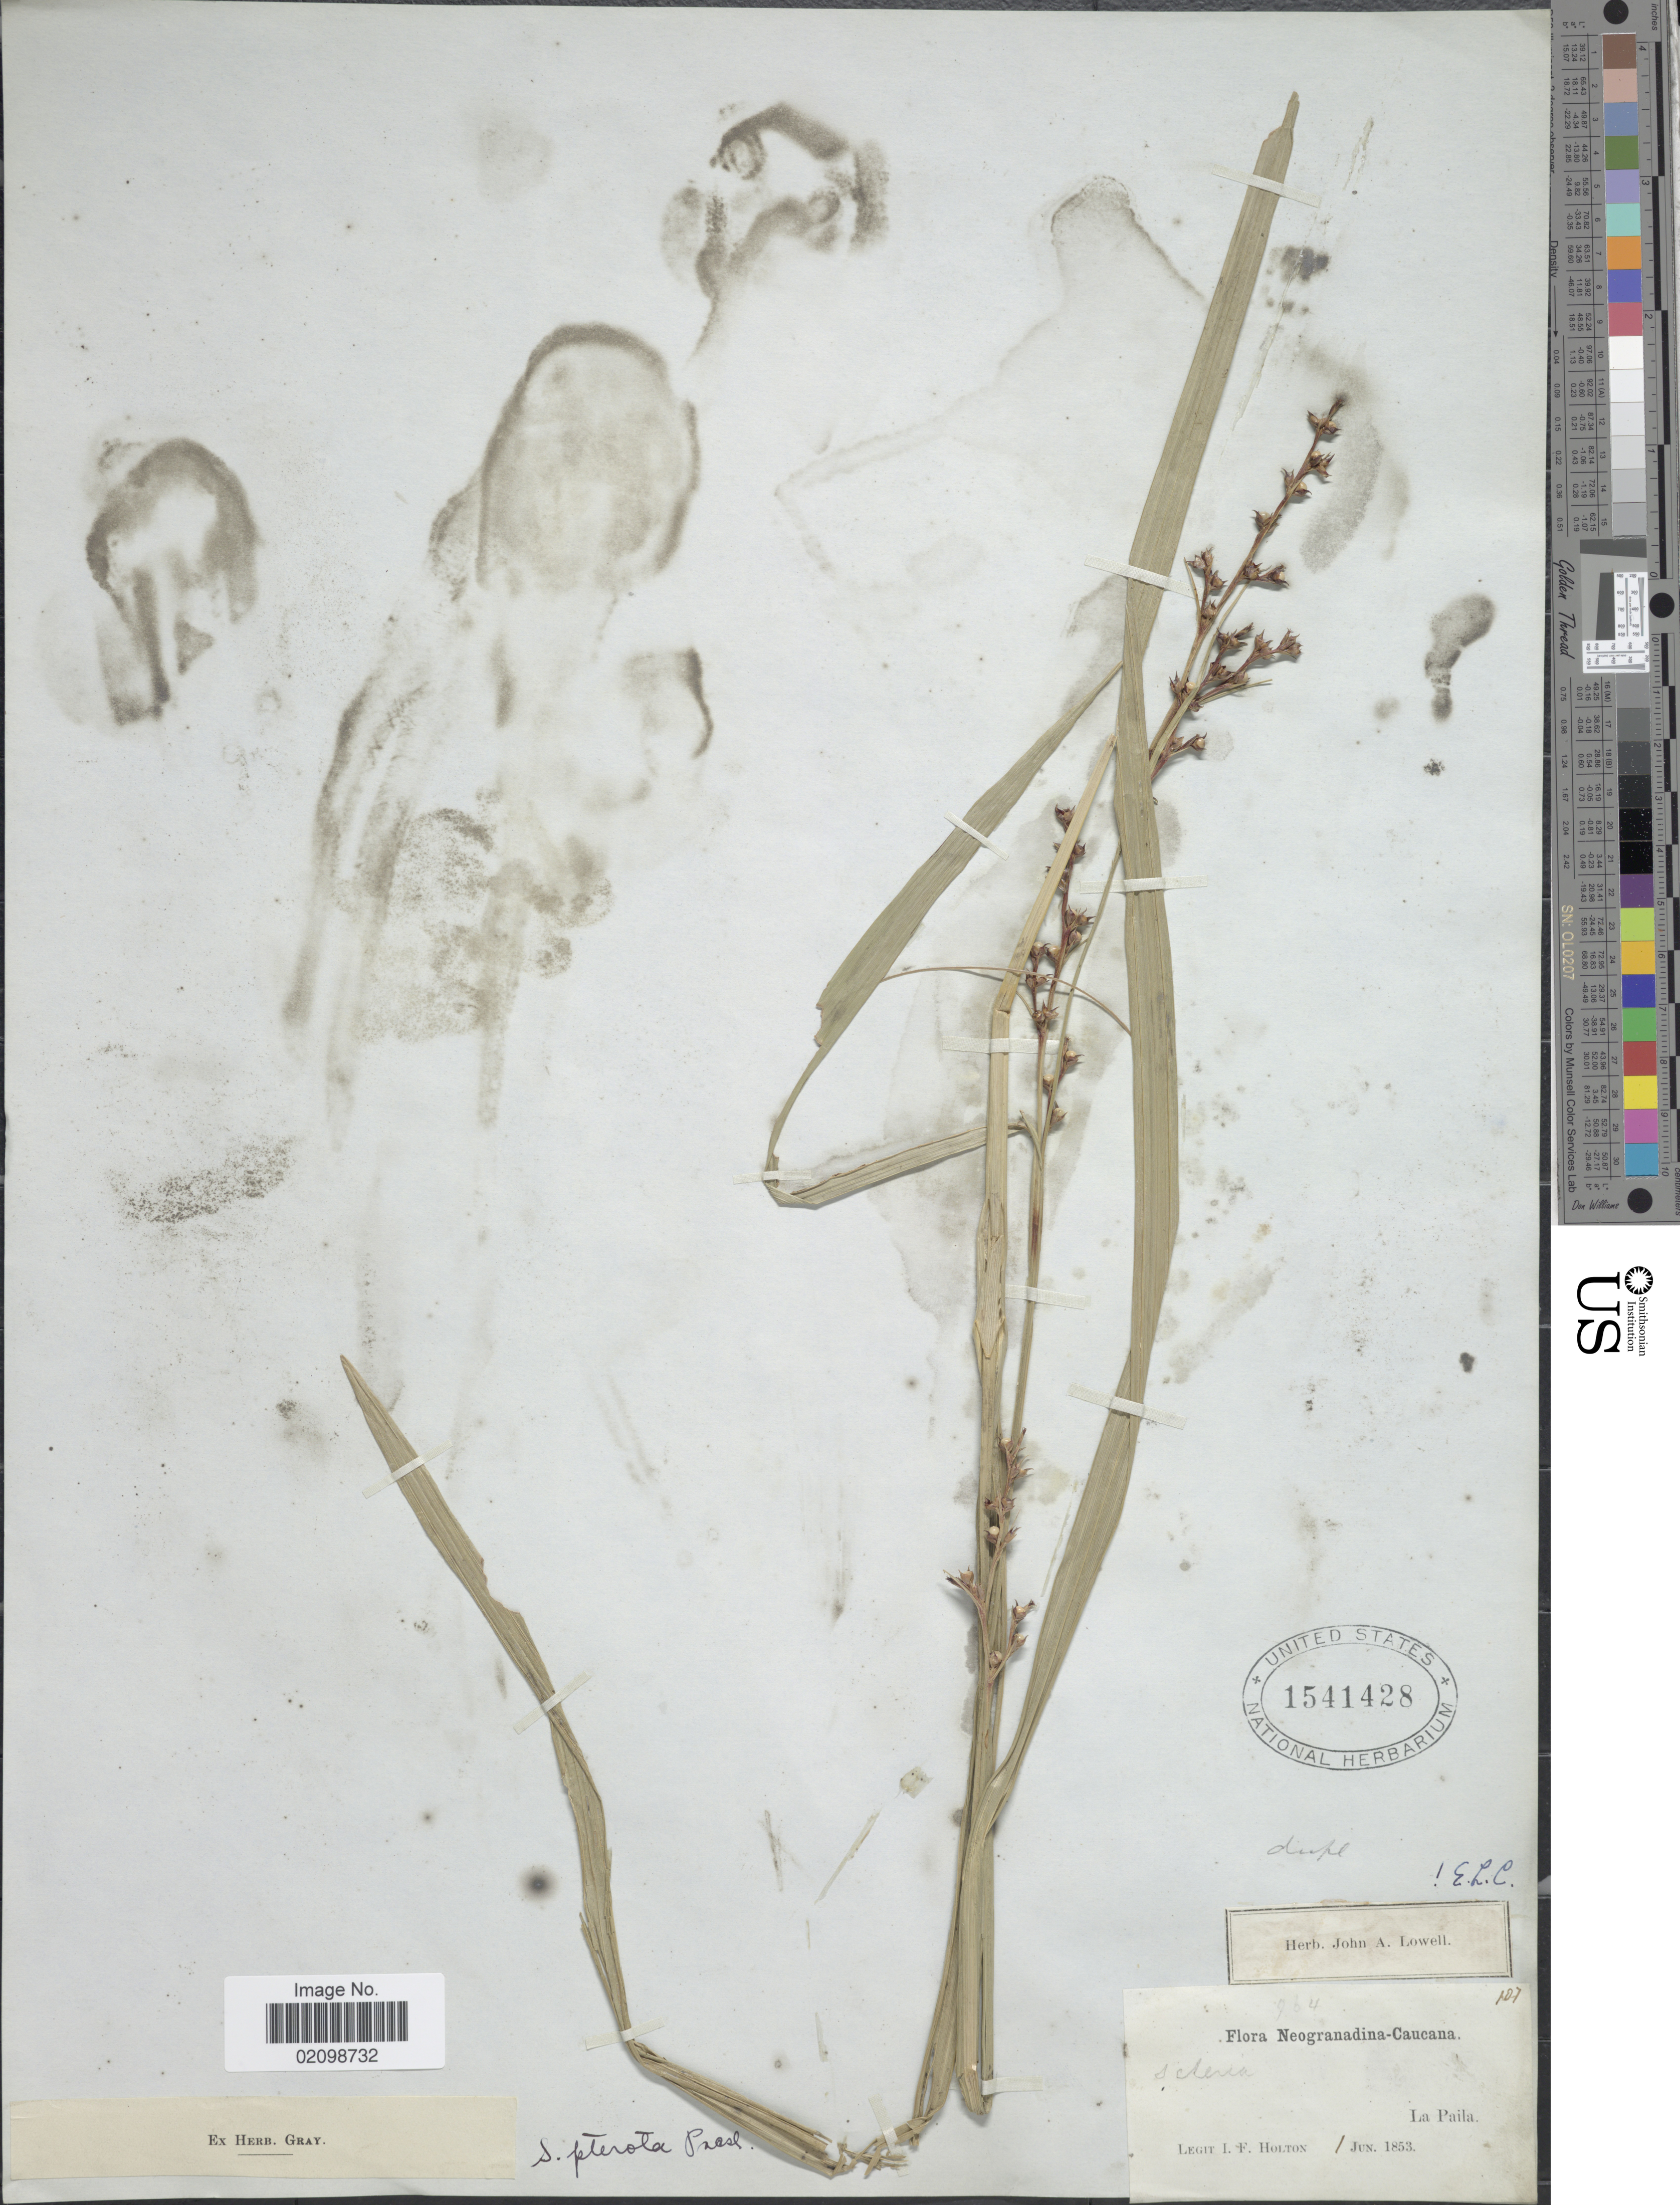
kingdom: Plantae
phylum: Tracheophyta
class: Liliopsida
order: Poales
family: Cyperaceae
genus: Scleria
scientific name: Scleria gaertneri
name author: Raddi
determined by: Strong, Mark T., (BOT), Smithsonian Institution - National Museum of Natural History (UNITED STATES)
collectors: I. Holton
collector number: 187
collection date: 1853-06-01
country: Colombia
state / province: Cauca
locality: Neogranadina - Caucana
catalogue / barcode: US 1541428